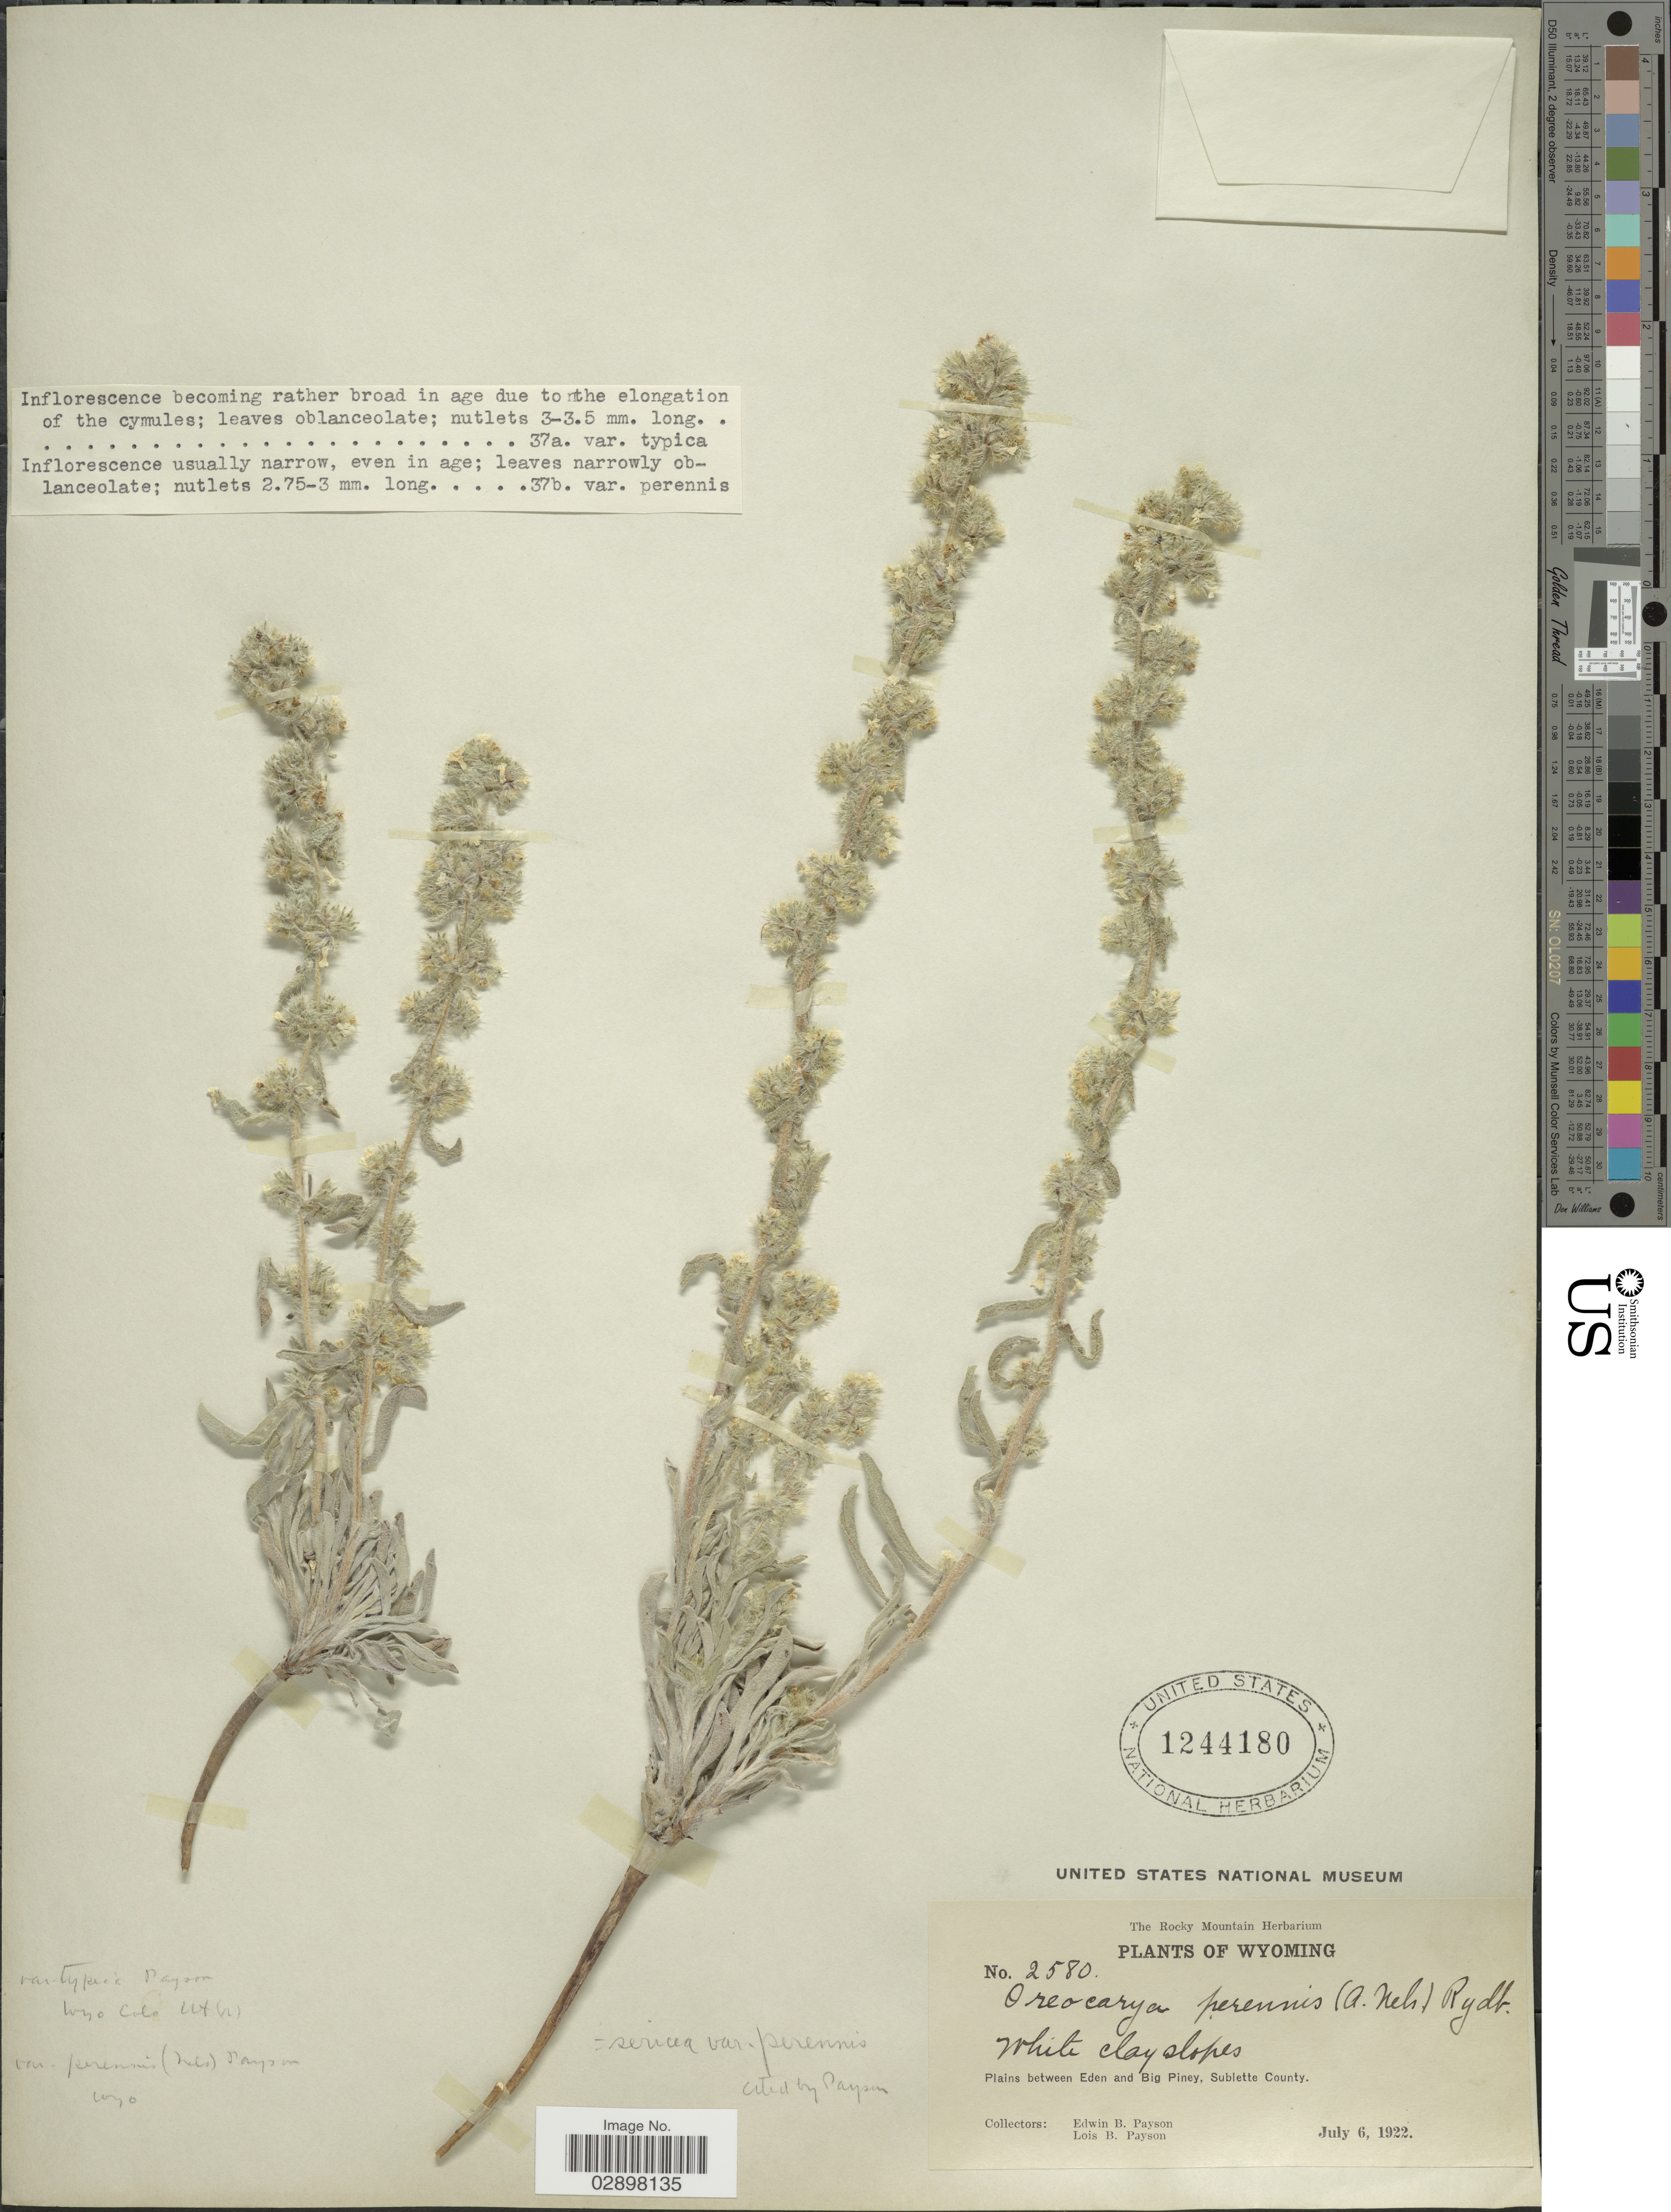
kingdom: Plantae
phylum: Tracheophyta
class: Magnoliopsida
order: Boraginales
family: Boraginaceae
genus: Cryptantha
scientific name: Cryptantha sericea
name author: (A. Gray) Payson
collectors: E. B. Payson & L. Payson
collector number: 2580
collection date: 1922-07-06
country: United States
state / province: Wyoming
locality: Plains between Eden and Big Pinet, Sublette County.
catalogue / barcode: US 1244180